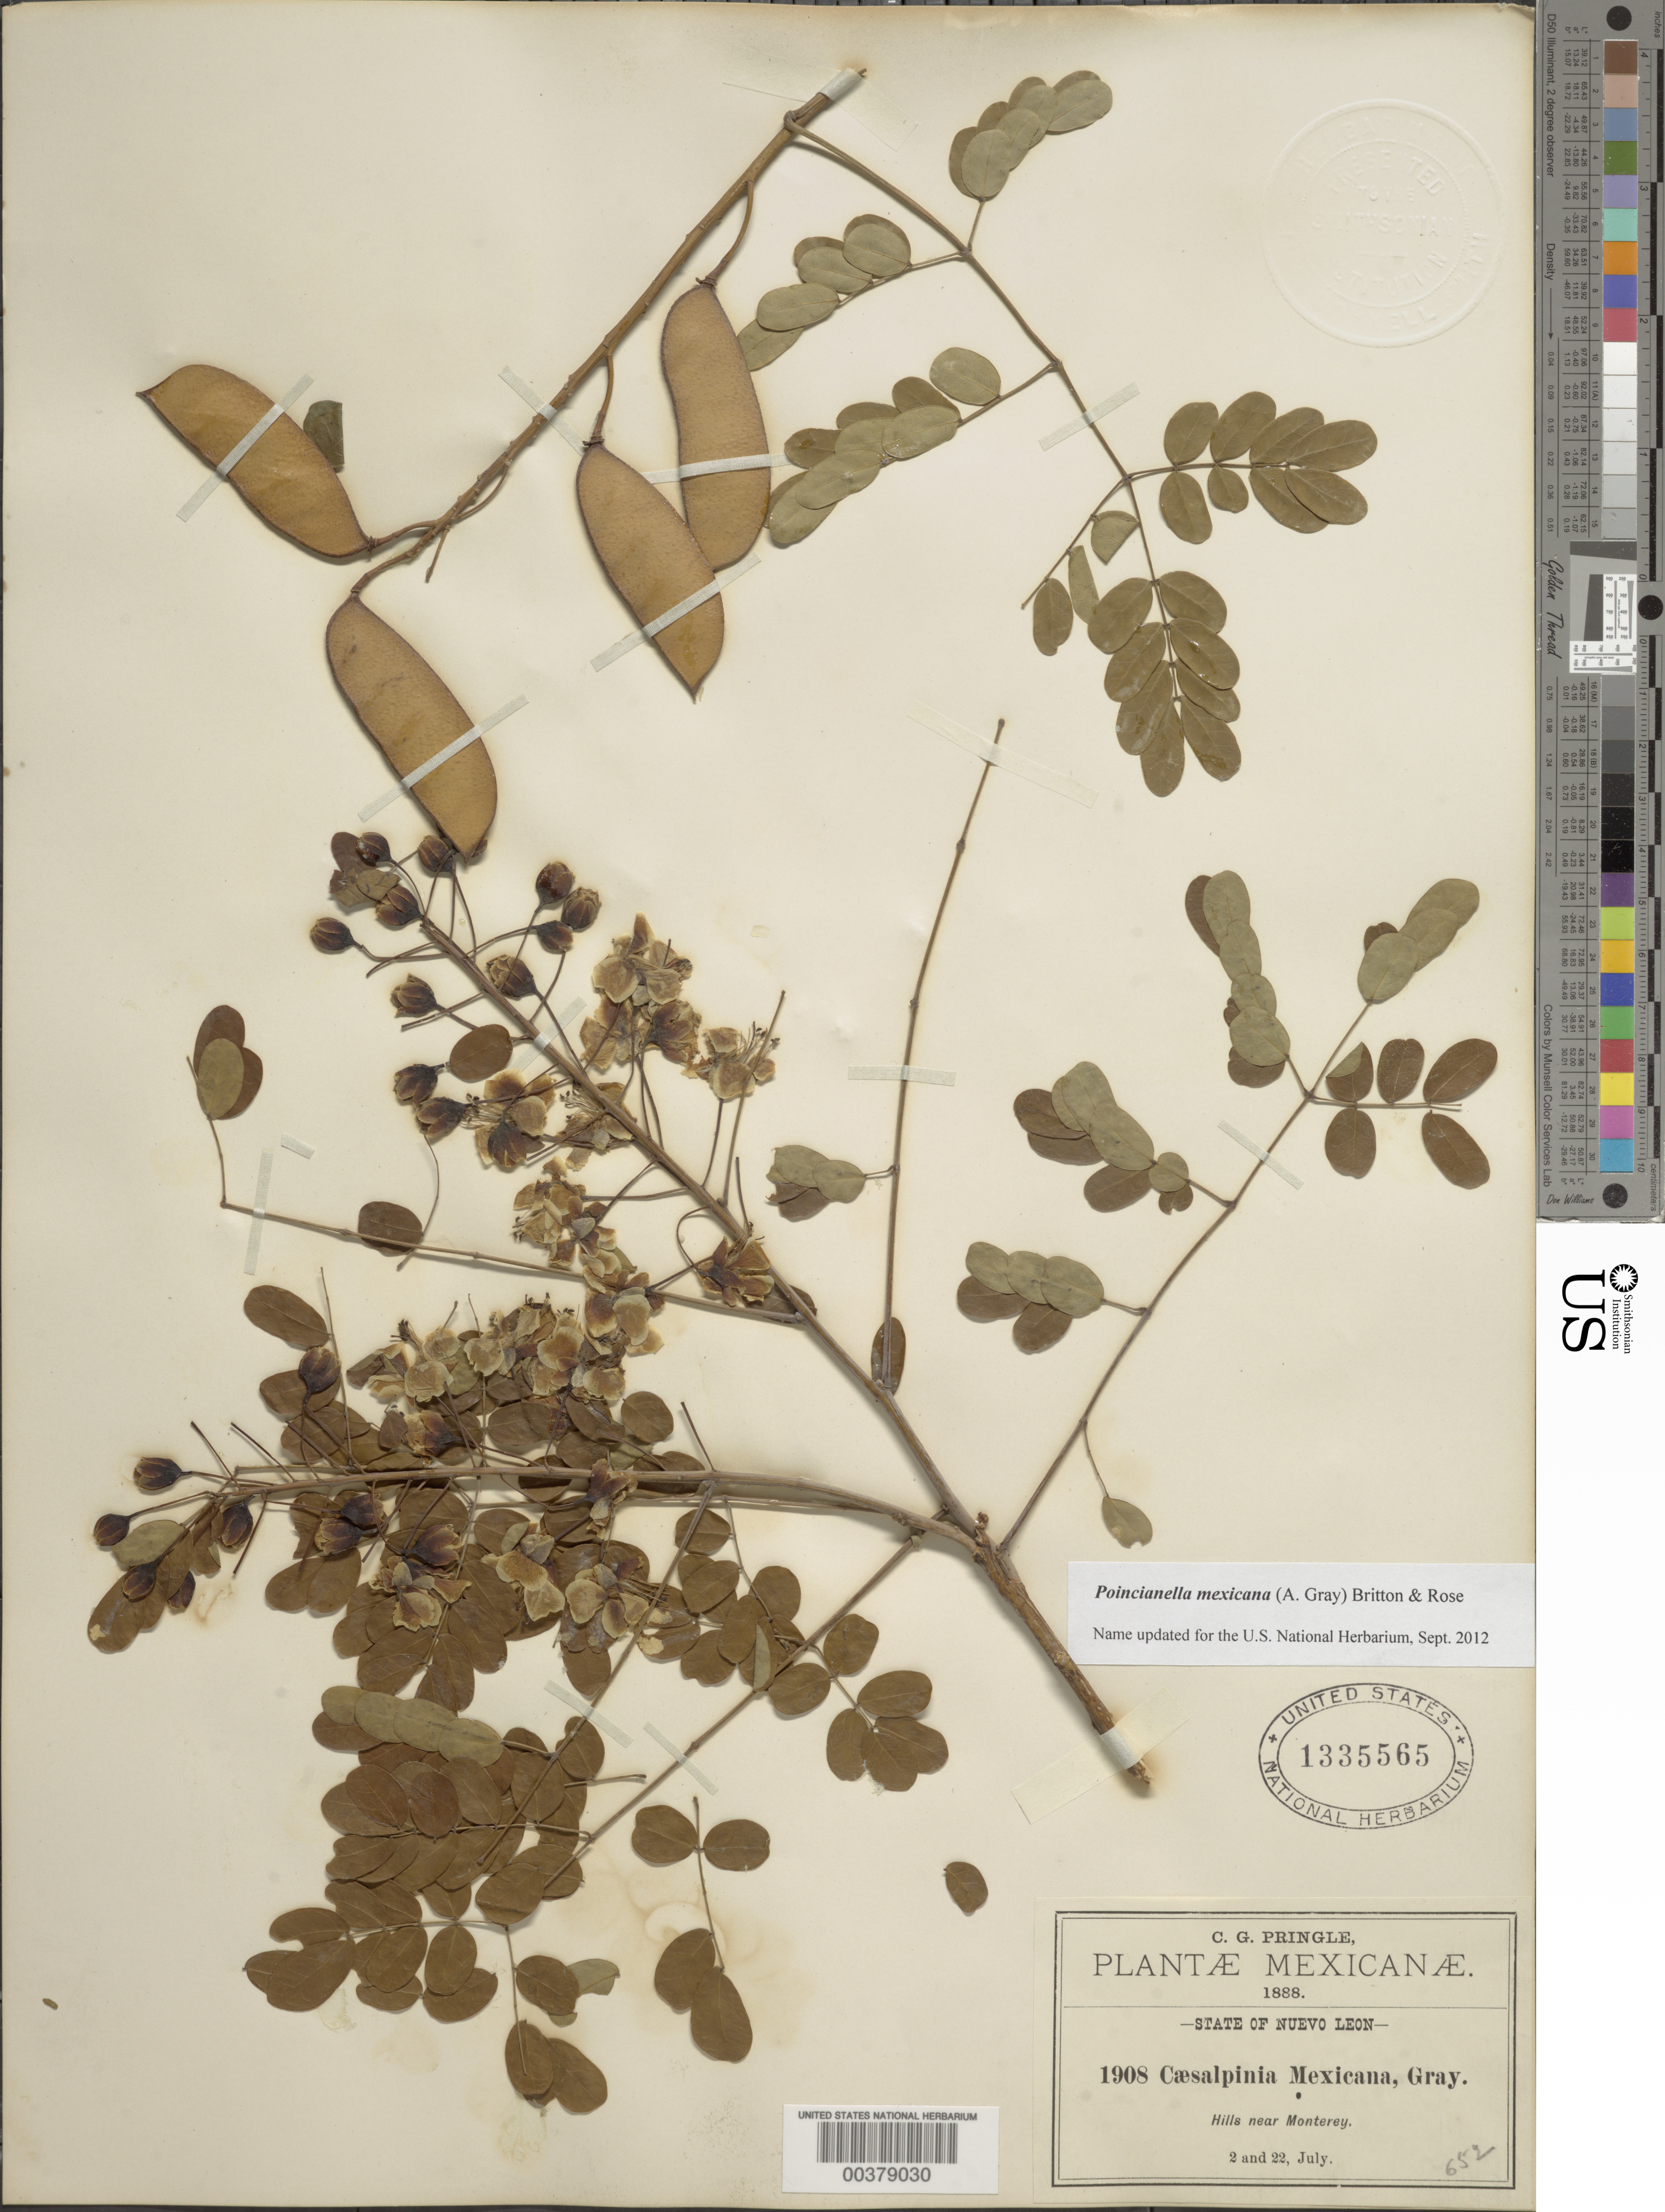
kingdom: Plantae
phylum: Tracheophyta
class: Magnoliopsida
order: Fabales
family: Fabaceae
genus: Erythrostemon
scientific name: Erythrostemon mexicanus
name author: (Rose) Gagnon & G.P. Lewis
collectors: C. G. Pringle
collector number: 1908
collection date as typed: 02 Jul 1888 and 22 Jul 1888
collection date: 1888-07-02,1888-07-22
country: Mexico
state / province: Nuevo León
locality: Near Monterrey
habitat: Hills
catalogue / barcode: US 1335565